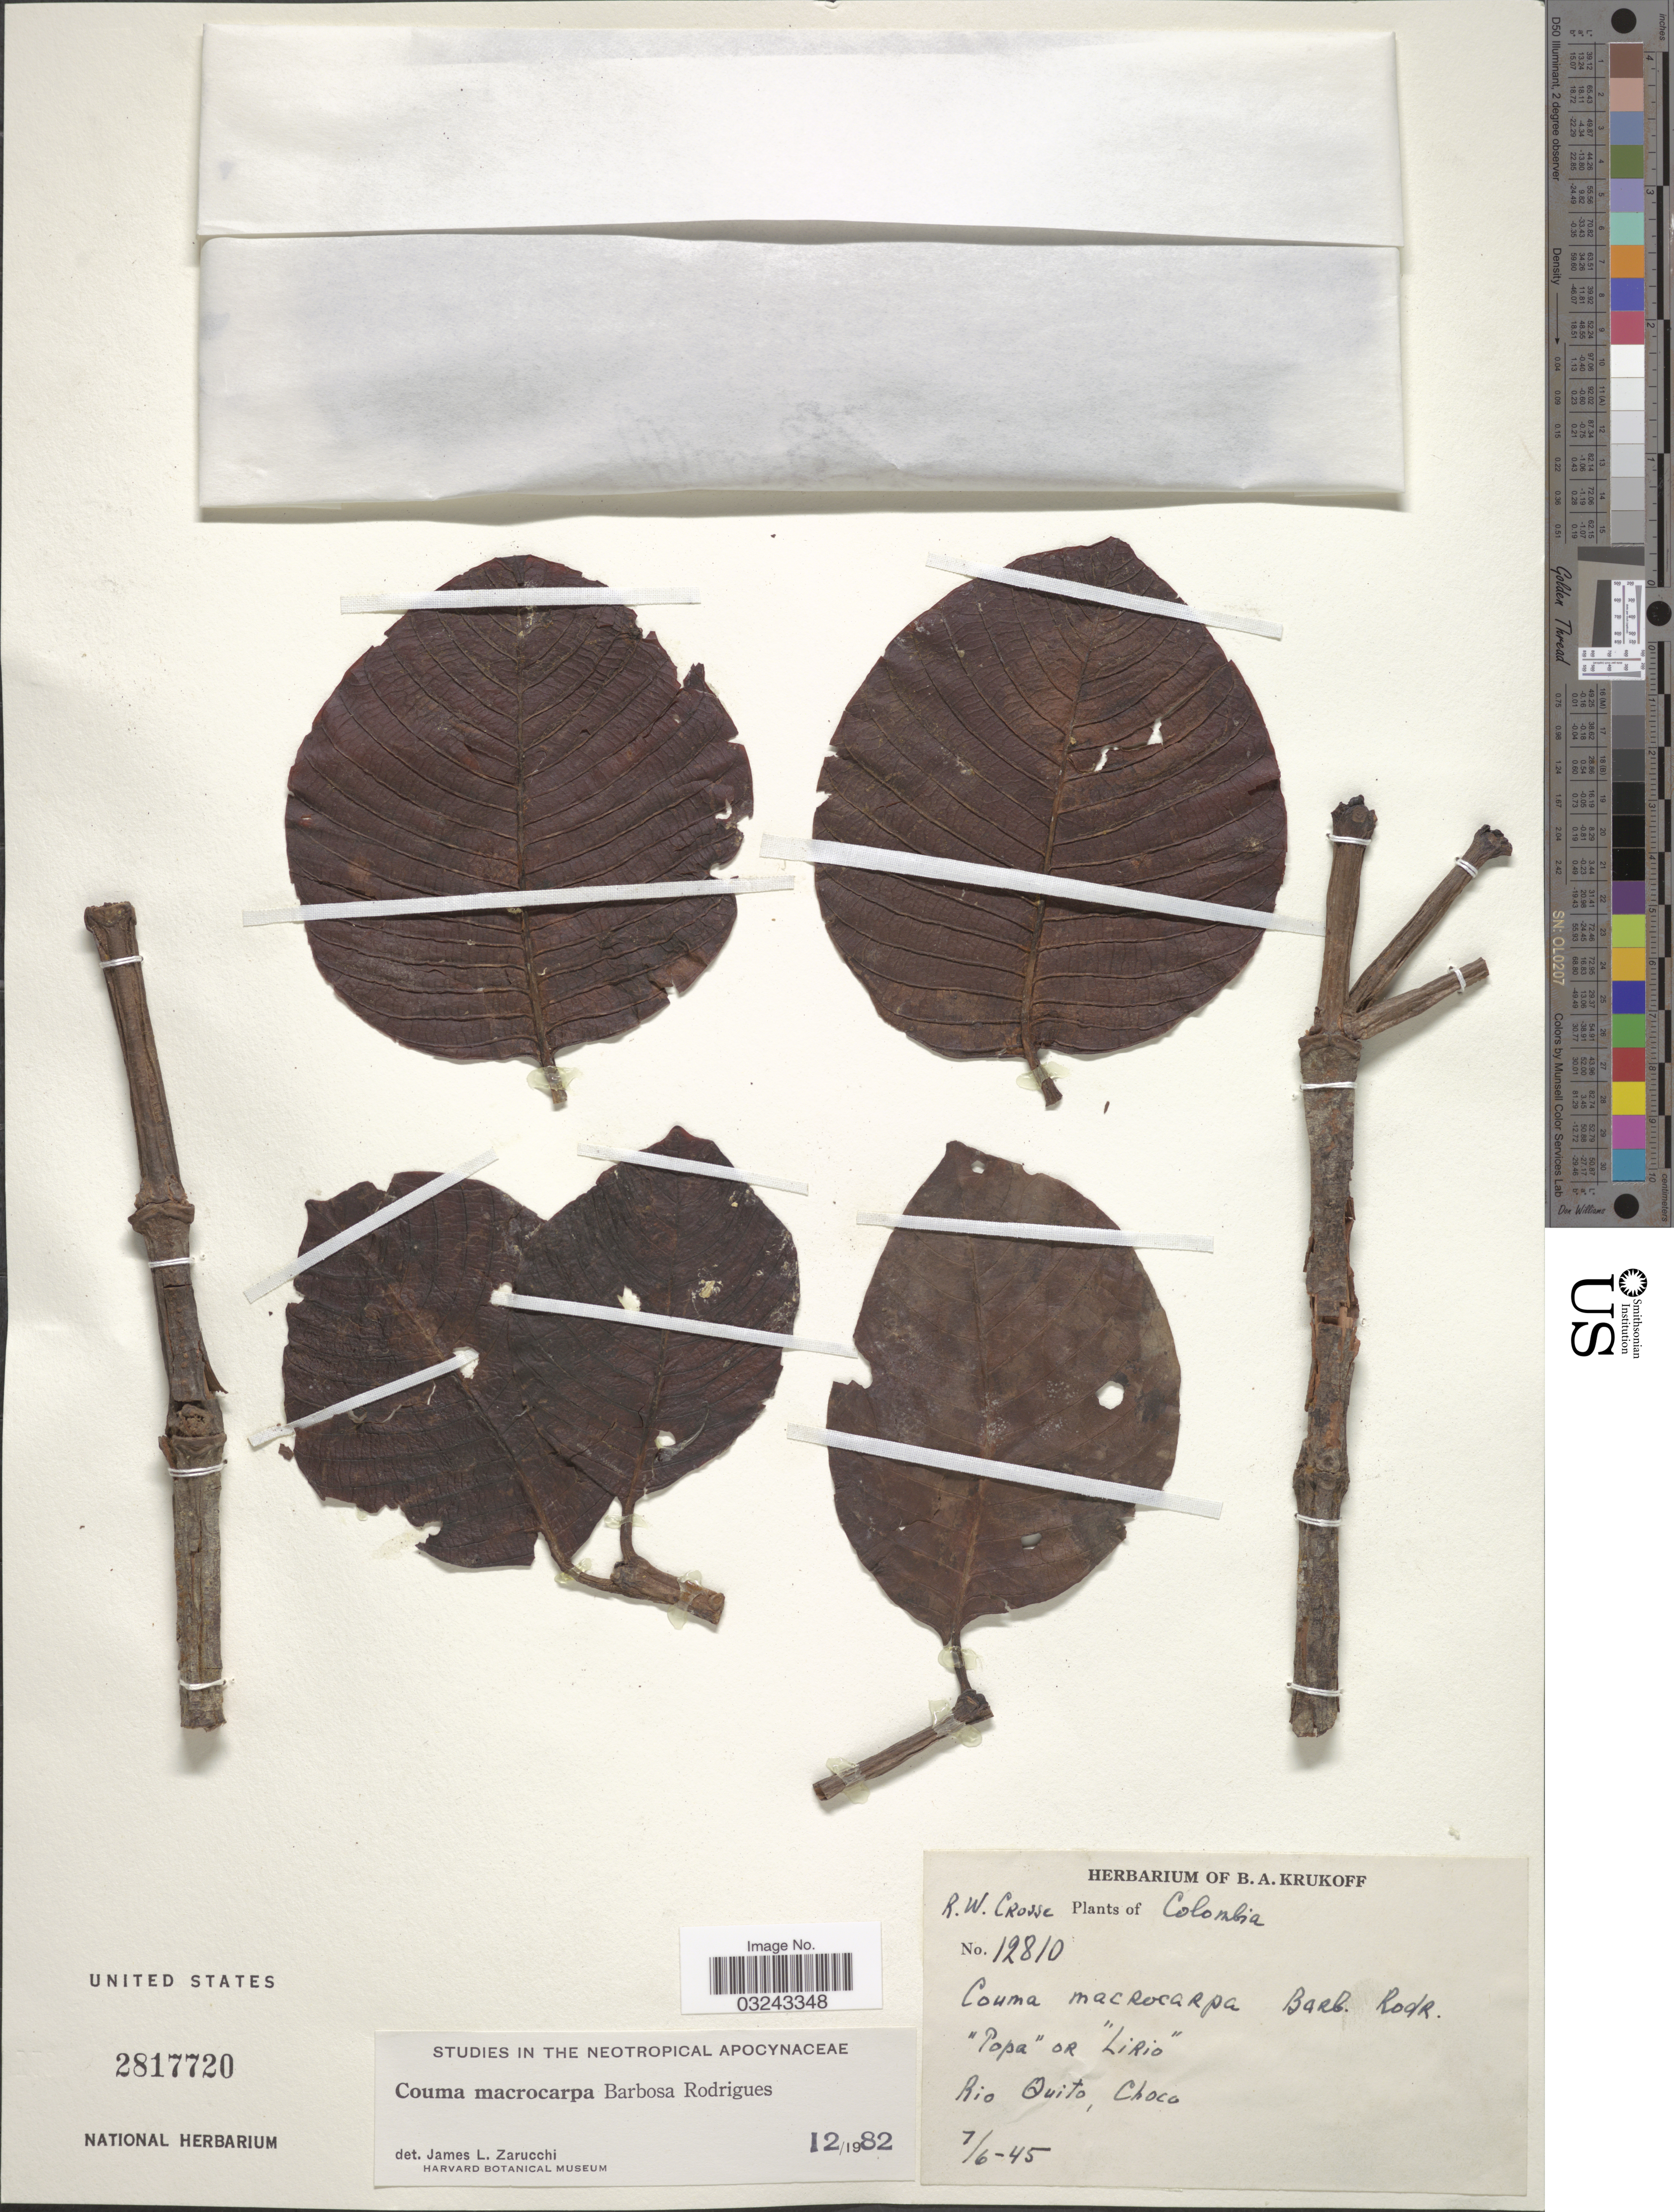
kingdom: Plantae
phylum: Tracheophyta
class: Magnoliopsida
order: Gentianales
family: Apocynaceae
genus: Couma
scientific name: Couma macrocarpa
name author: Barb. Rodr.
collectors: R. Crosse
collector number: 12810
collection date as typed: Transcribed d/m/y: 7/6/45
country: Colombia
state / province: Chocó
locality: Rio Quito.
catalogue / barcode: US 2817720